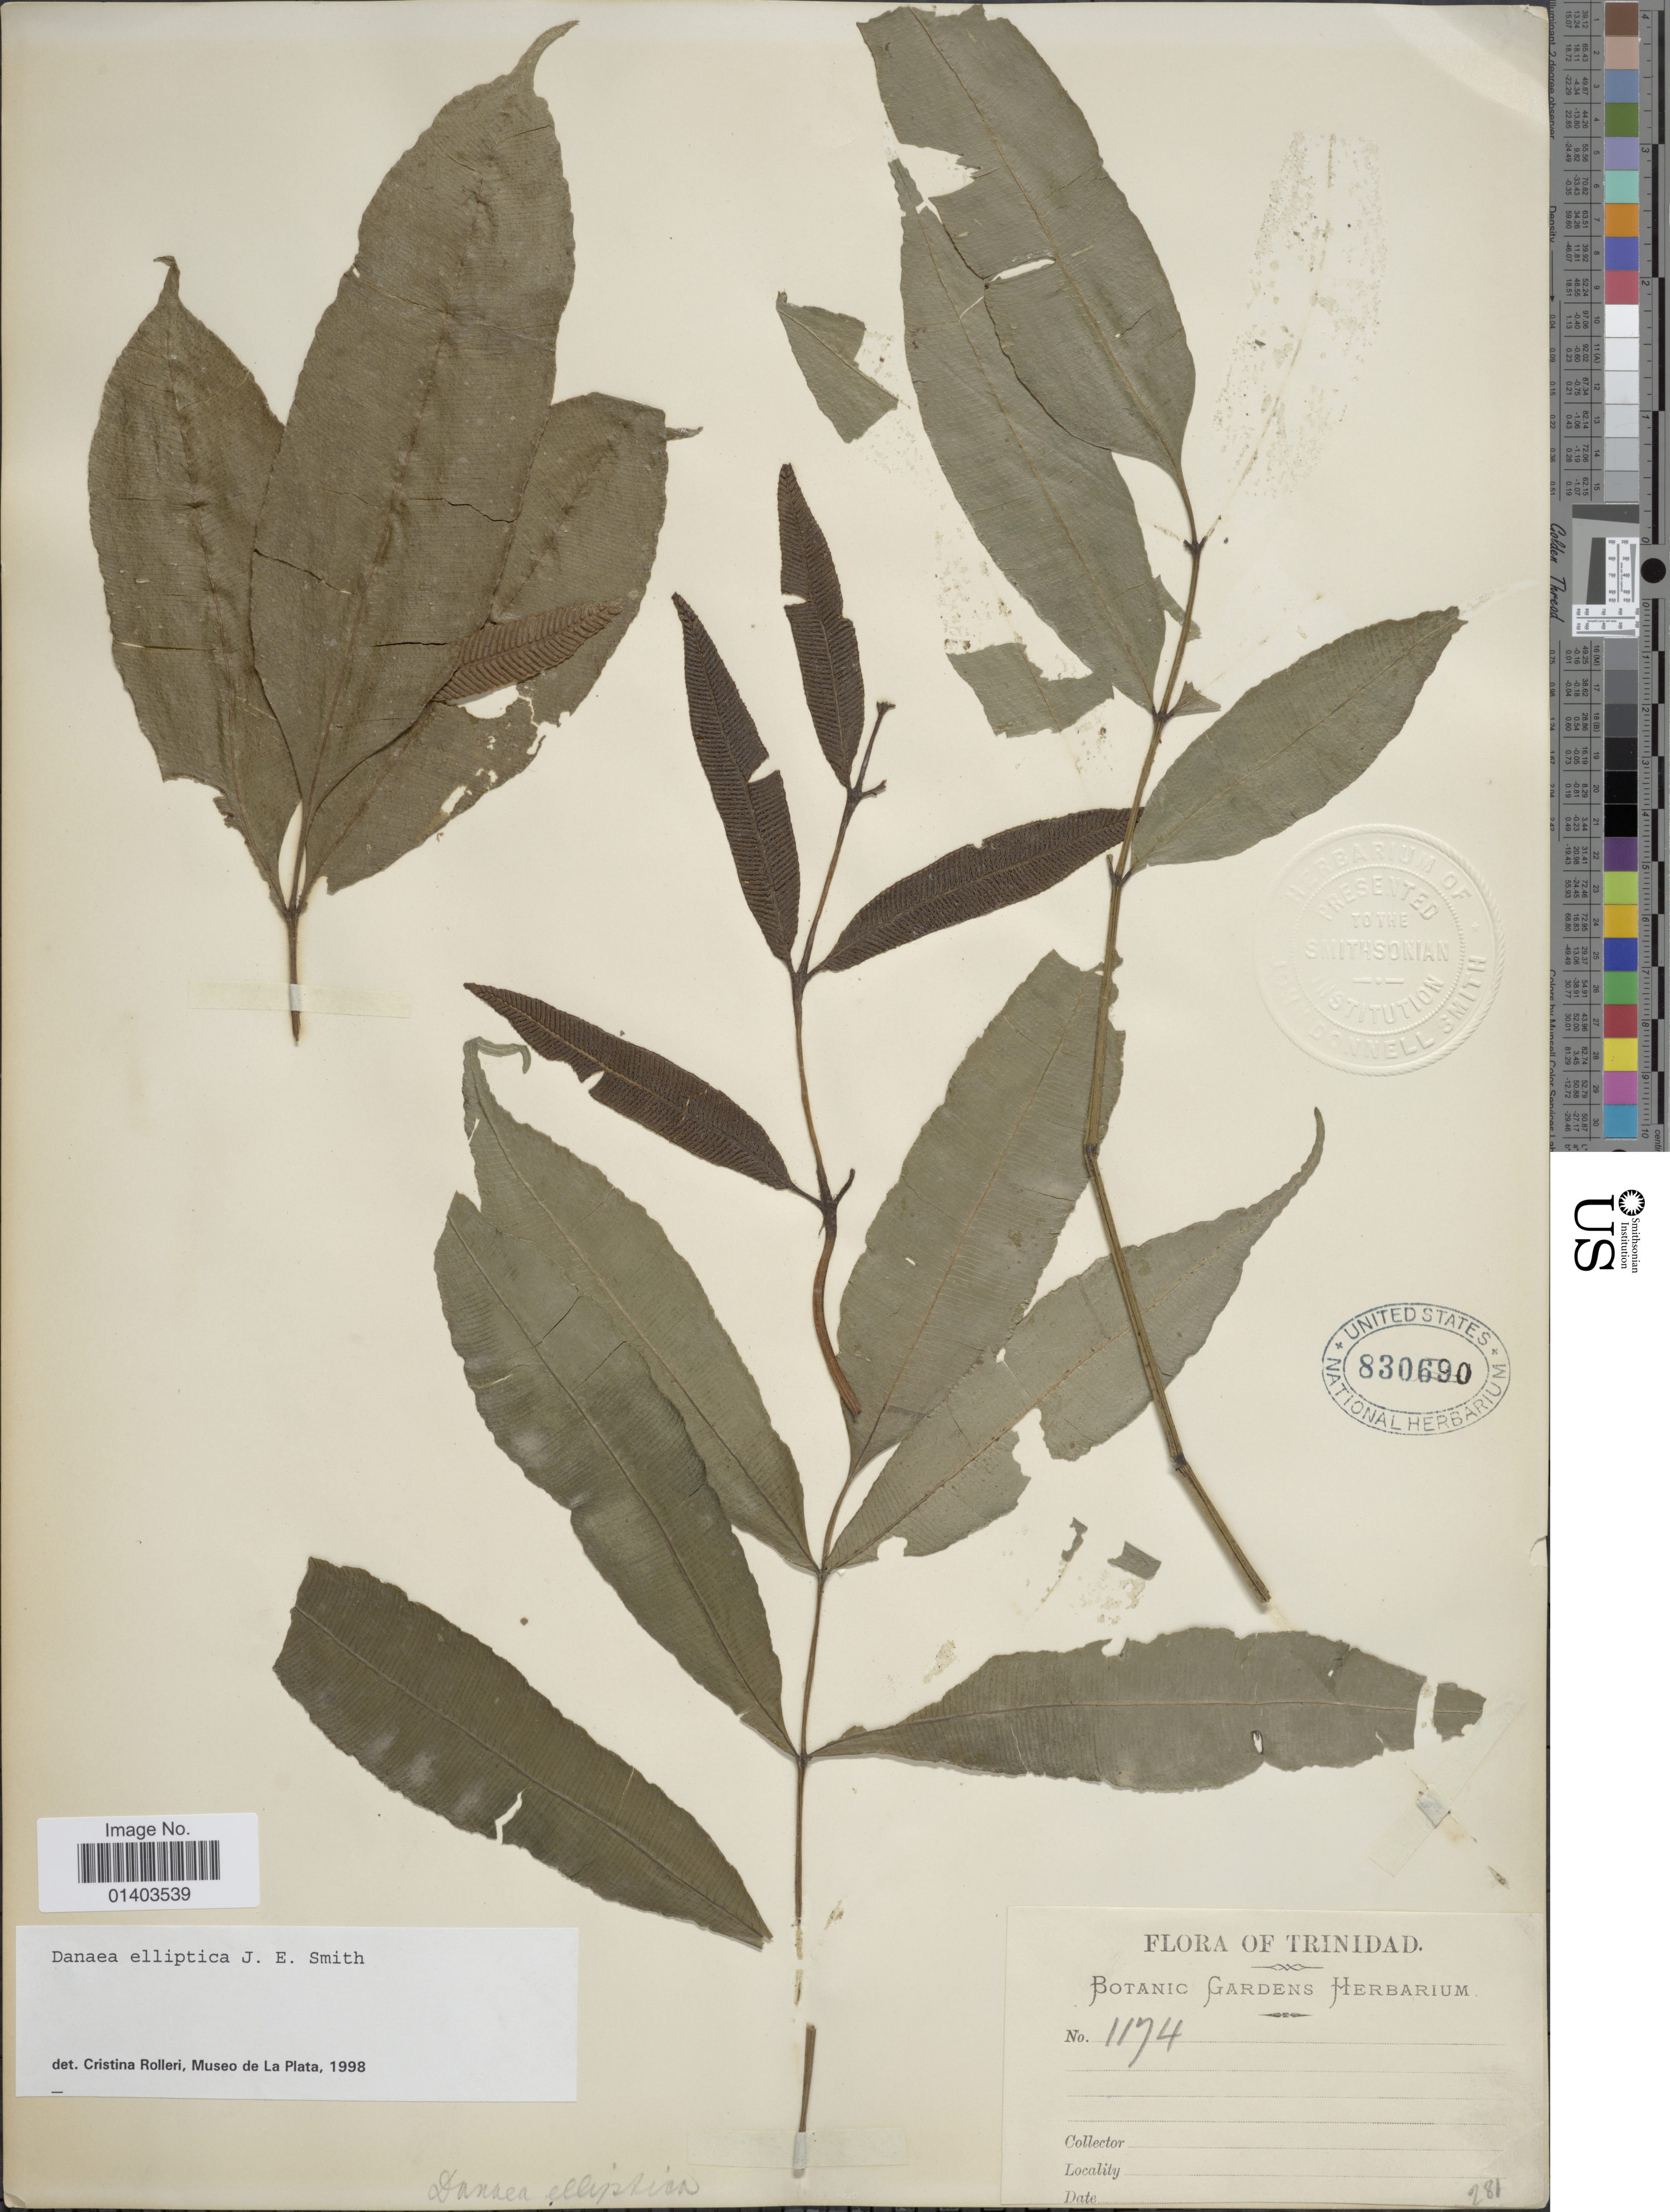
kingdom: Plantae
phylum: Tracheophyta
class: Polypodiopsida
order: Marattiales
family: Marattiaceae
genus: Danaea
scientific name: Danaea elliptica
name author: Sm.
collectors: ex herb. Botanic Gardens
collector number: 1174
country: Trinidad and Tobago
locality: Trinidad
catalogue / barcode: US 830690